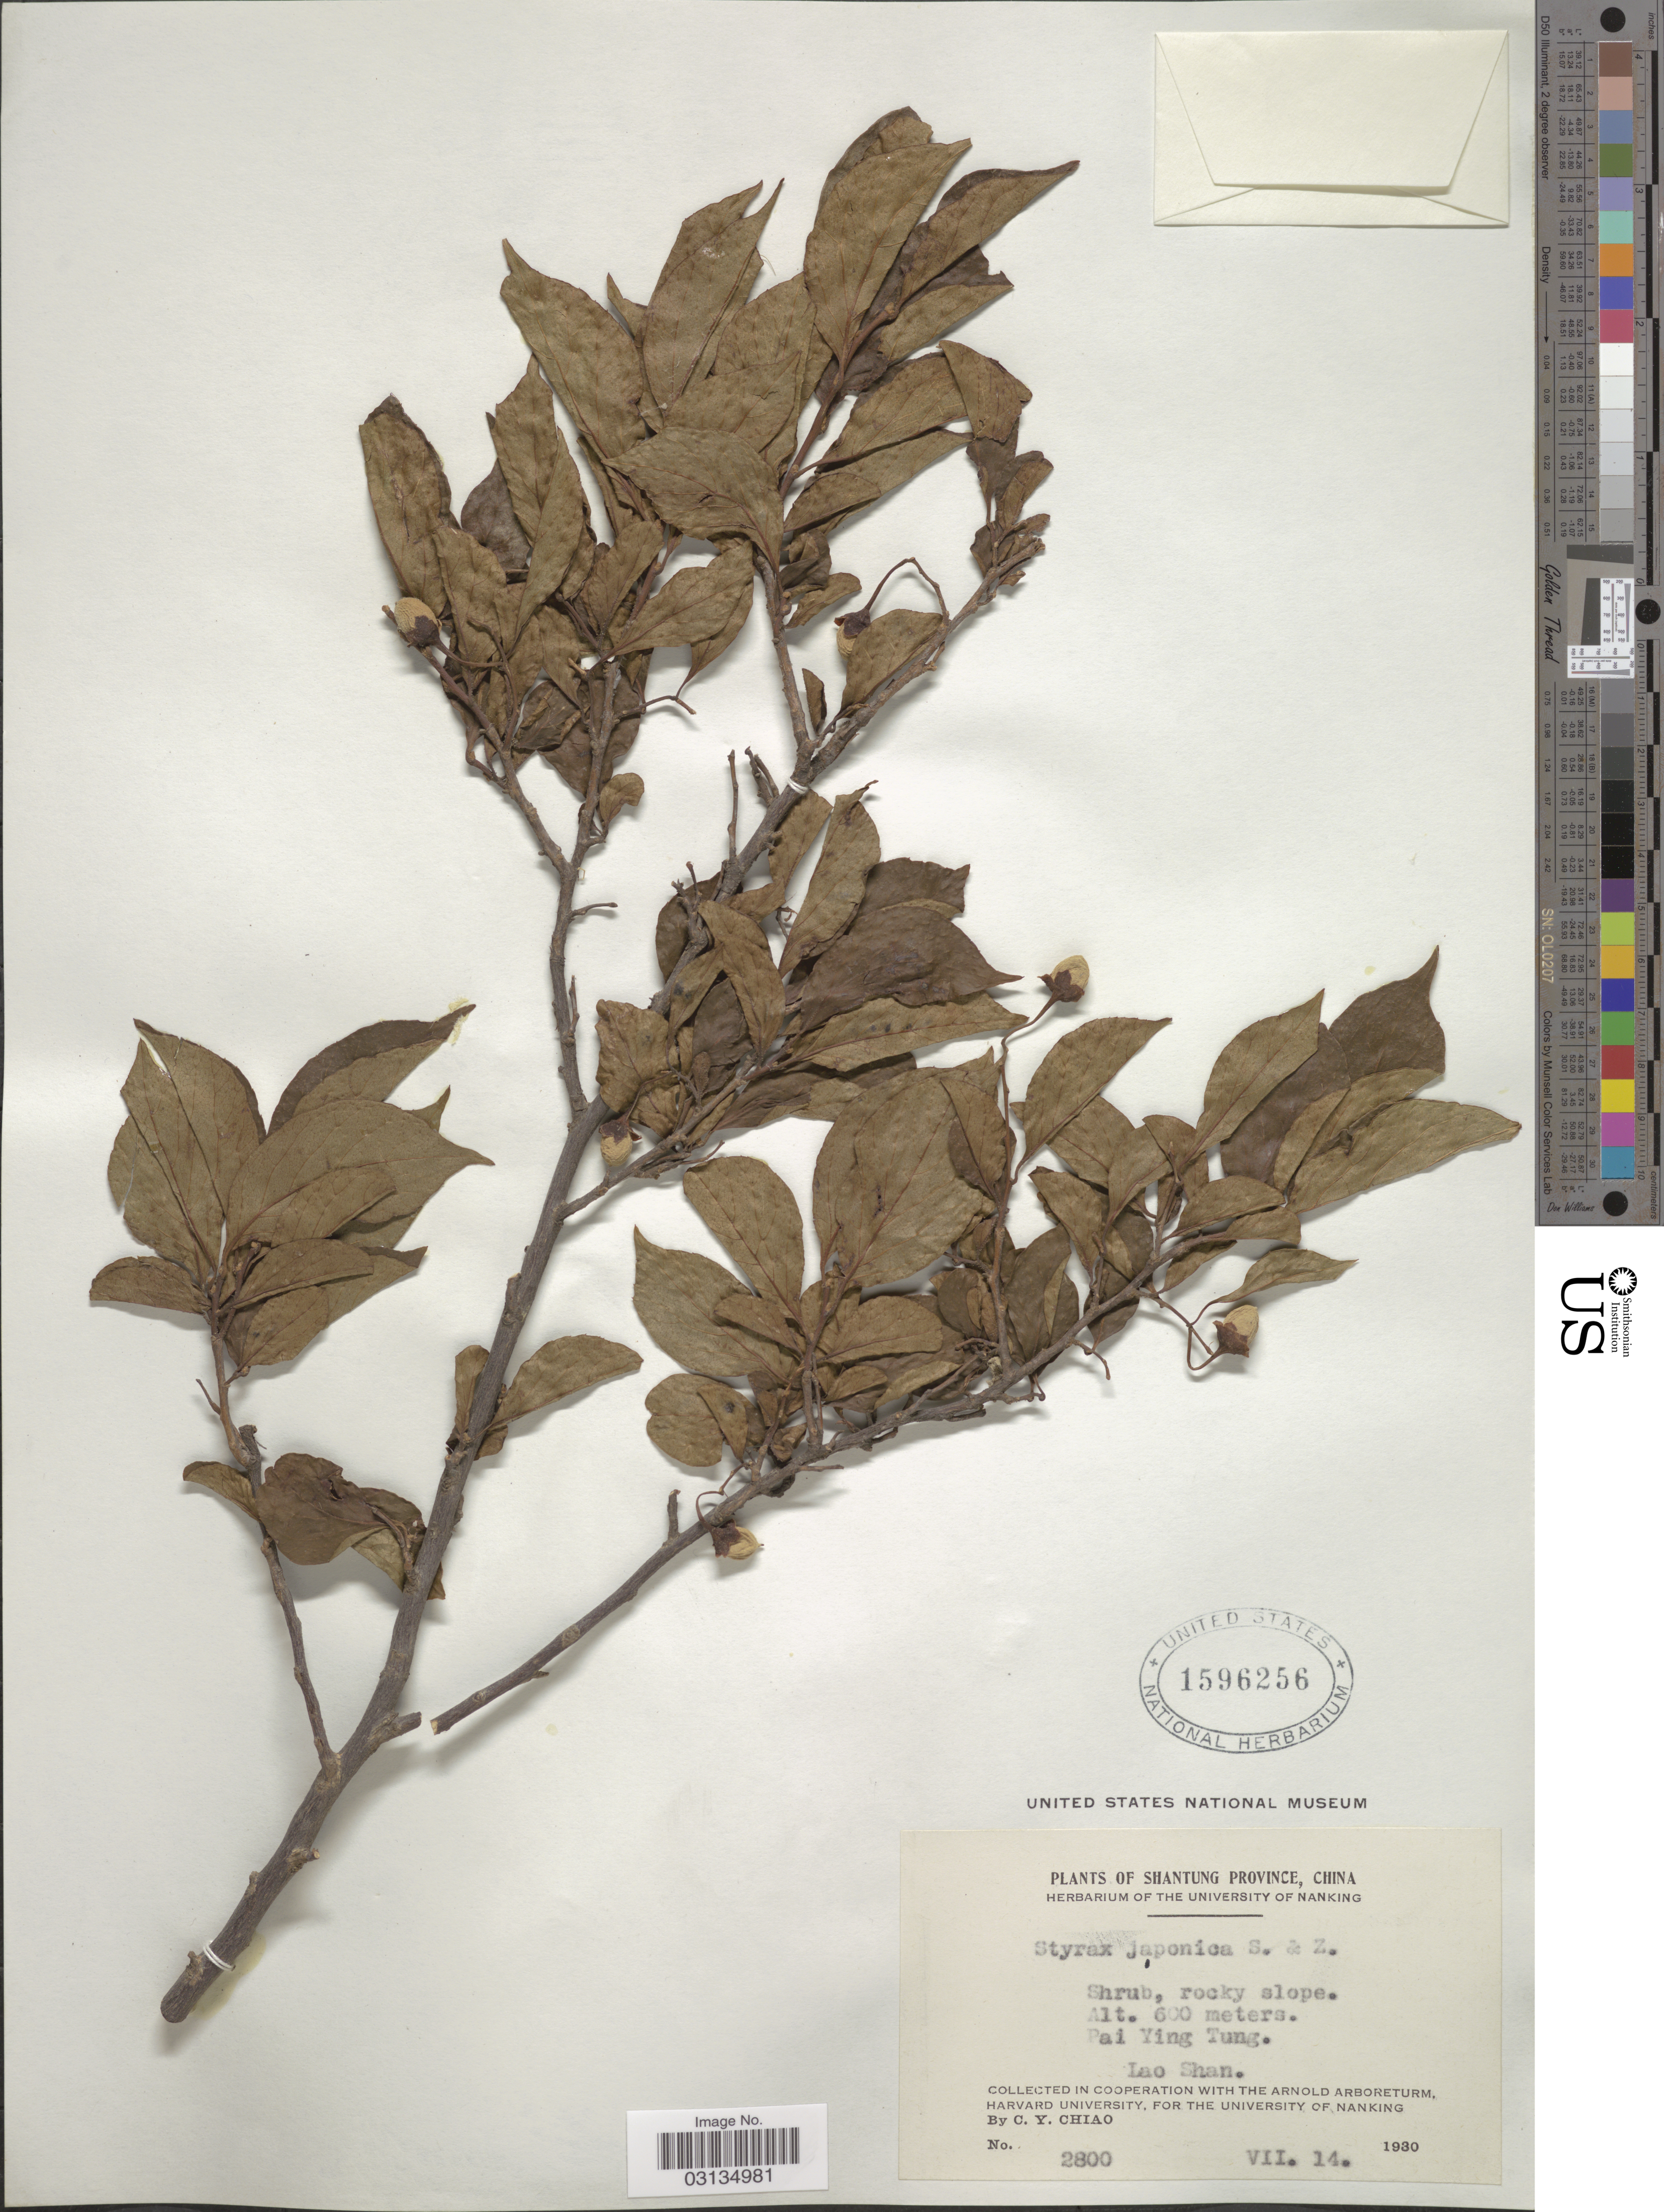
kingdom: Plantae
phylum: Tracheophyta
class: Magnoliopsida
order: Ericales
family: Styracaceae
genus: Styrax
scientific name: Styrax japonicus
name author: Siebold & Zucc.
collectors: C. Y. Chiao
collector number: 2800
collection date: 1930-07-14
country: China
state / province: Shandong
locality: Shantung Province. Pai Ying Tung. Lao Shan.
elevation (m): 600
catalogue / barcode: US 1596256